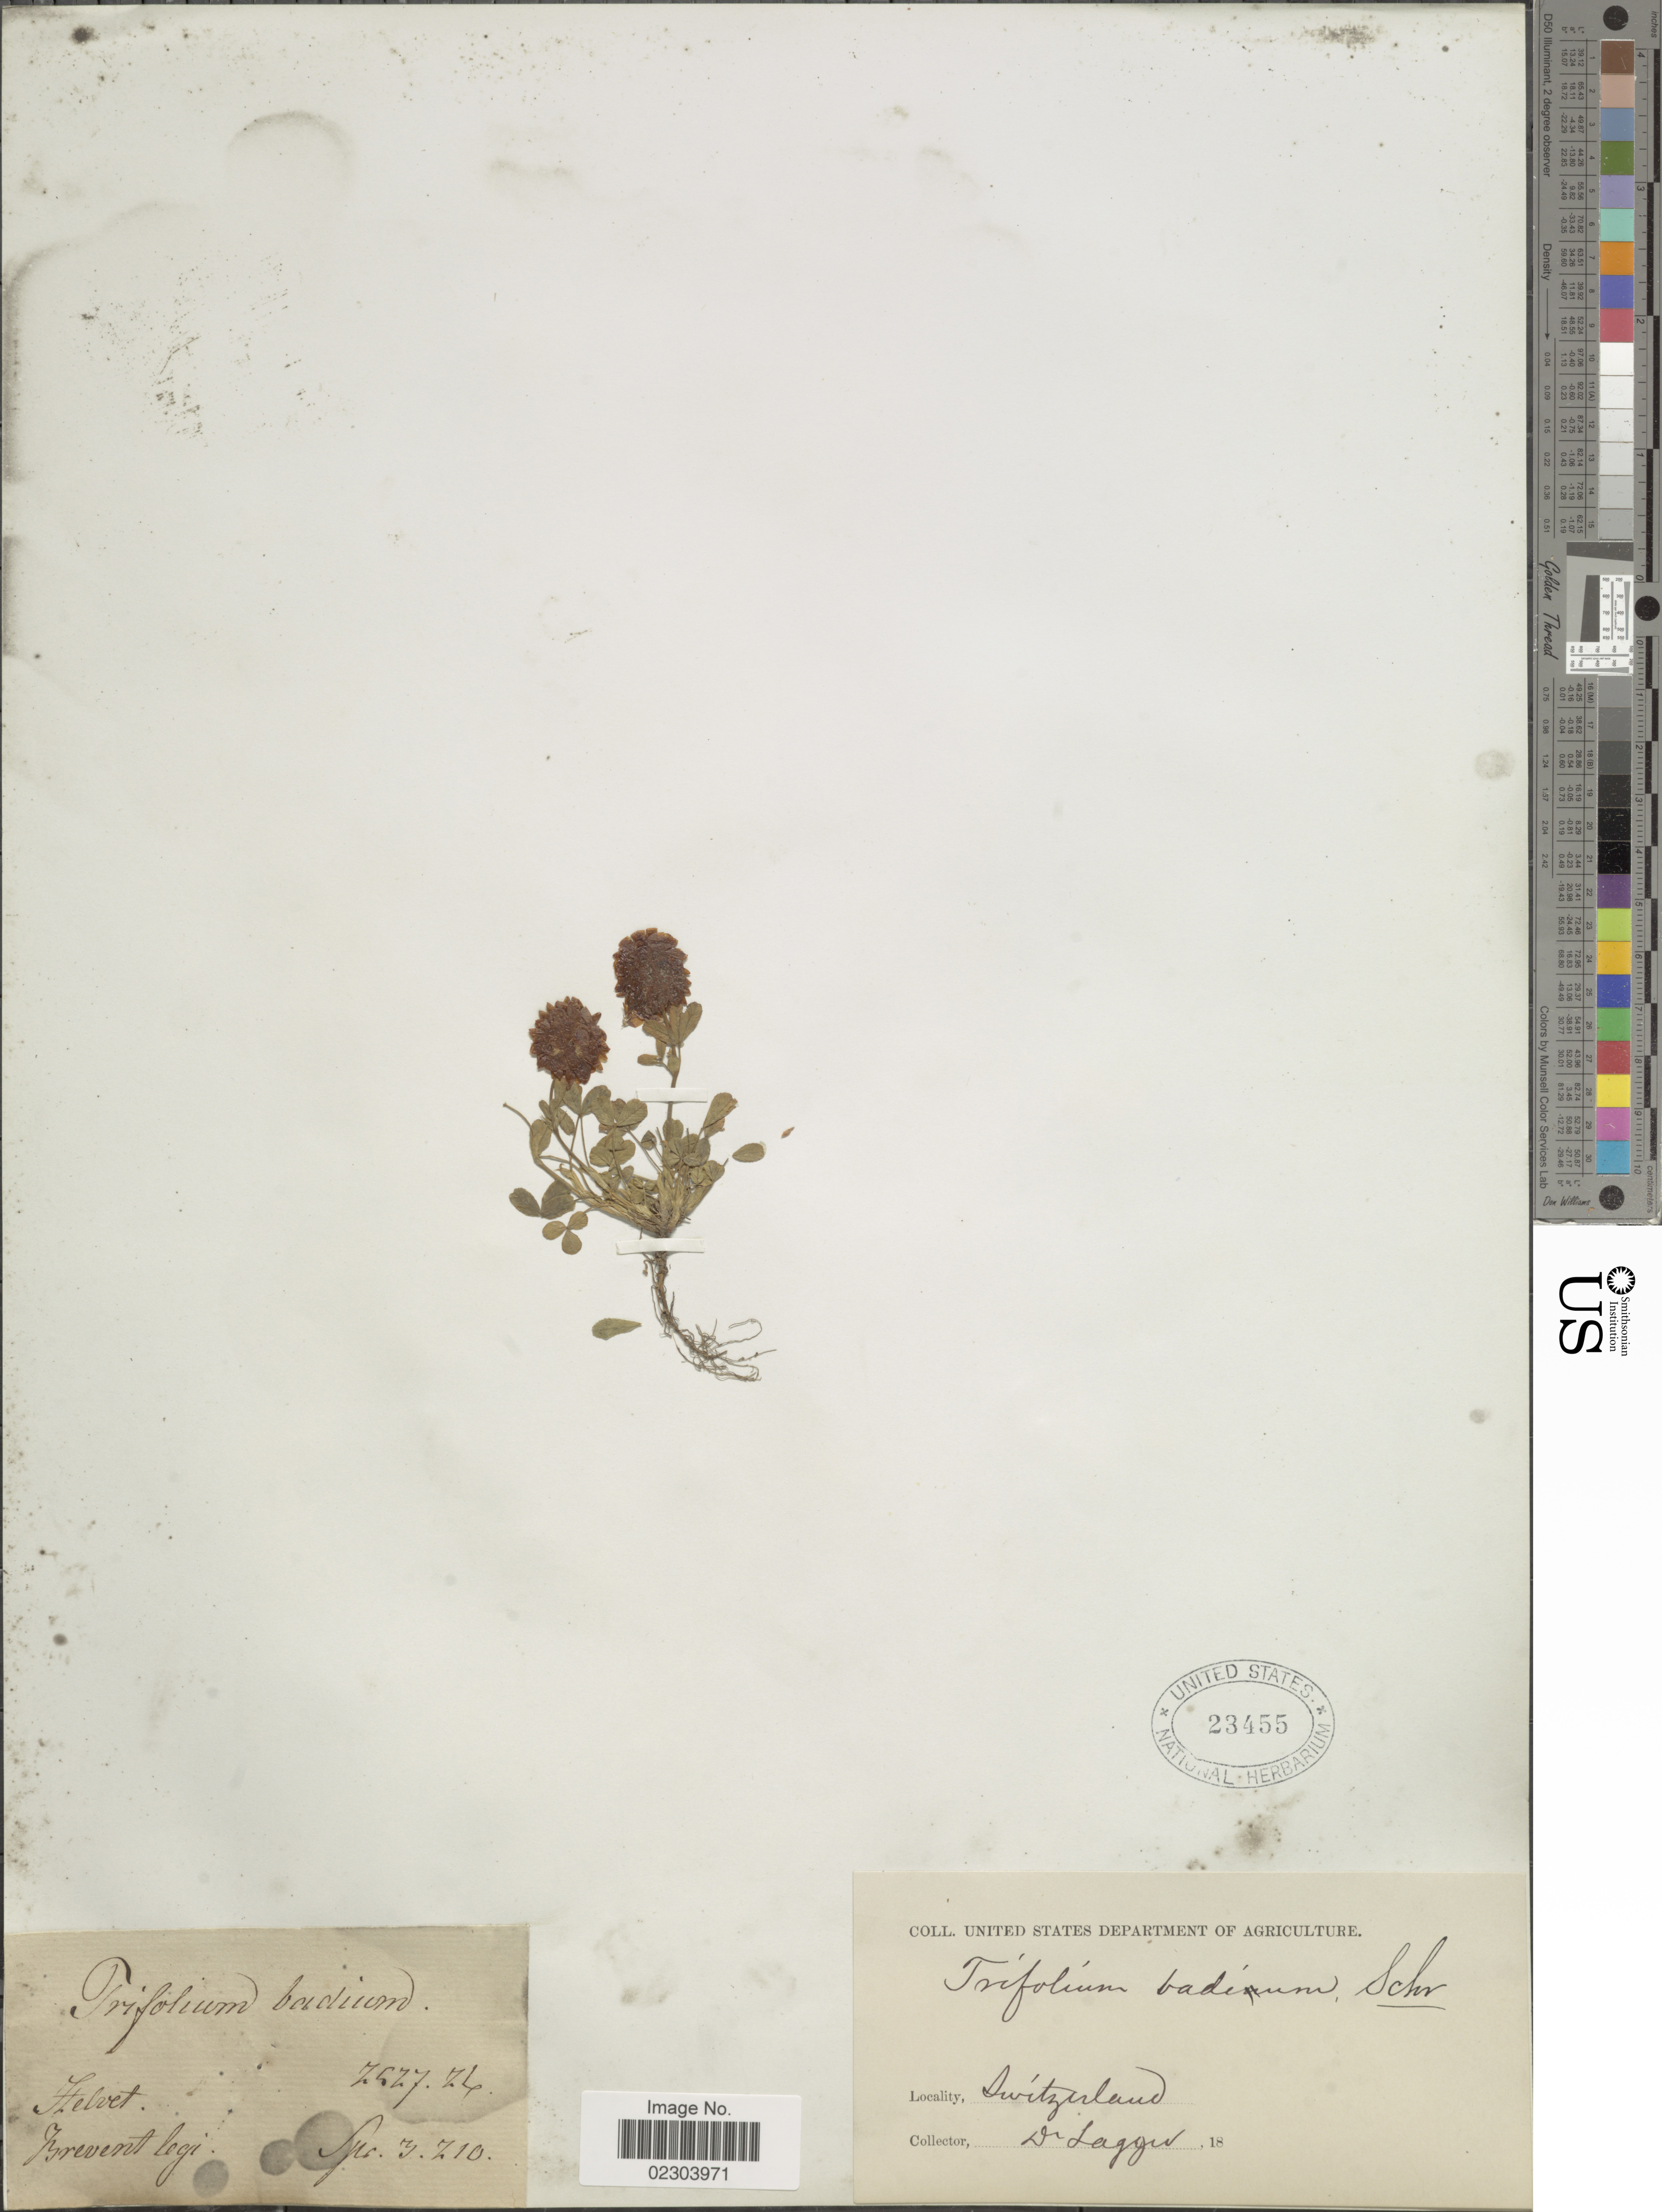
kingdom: Plantae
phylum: Tracheophyta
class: Magnoliopsida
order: Fabales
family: Fabaceae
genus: Trifolium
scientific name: Trifolium badium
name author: Schreb.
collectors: F. J. Lagger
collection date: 1810-02-03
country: Switzerland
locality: Helvet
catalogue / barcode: US 23455